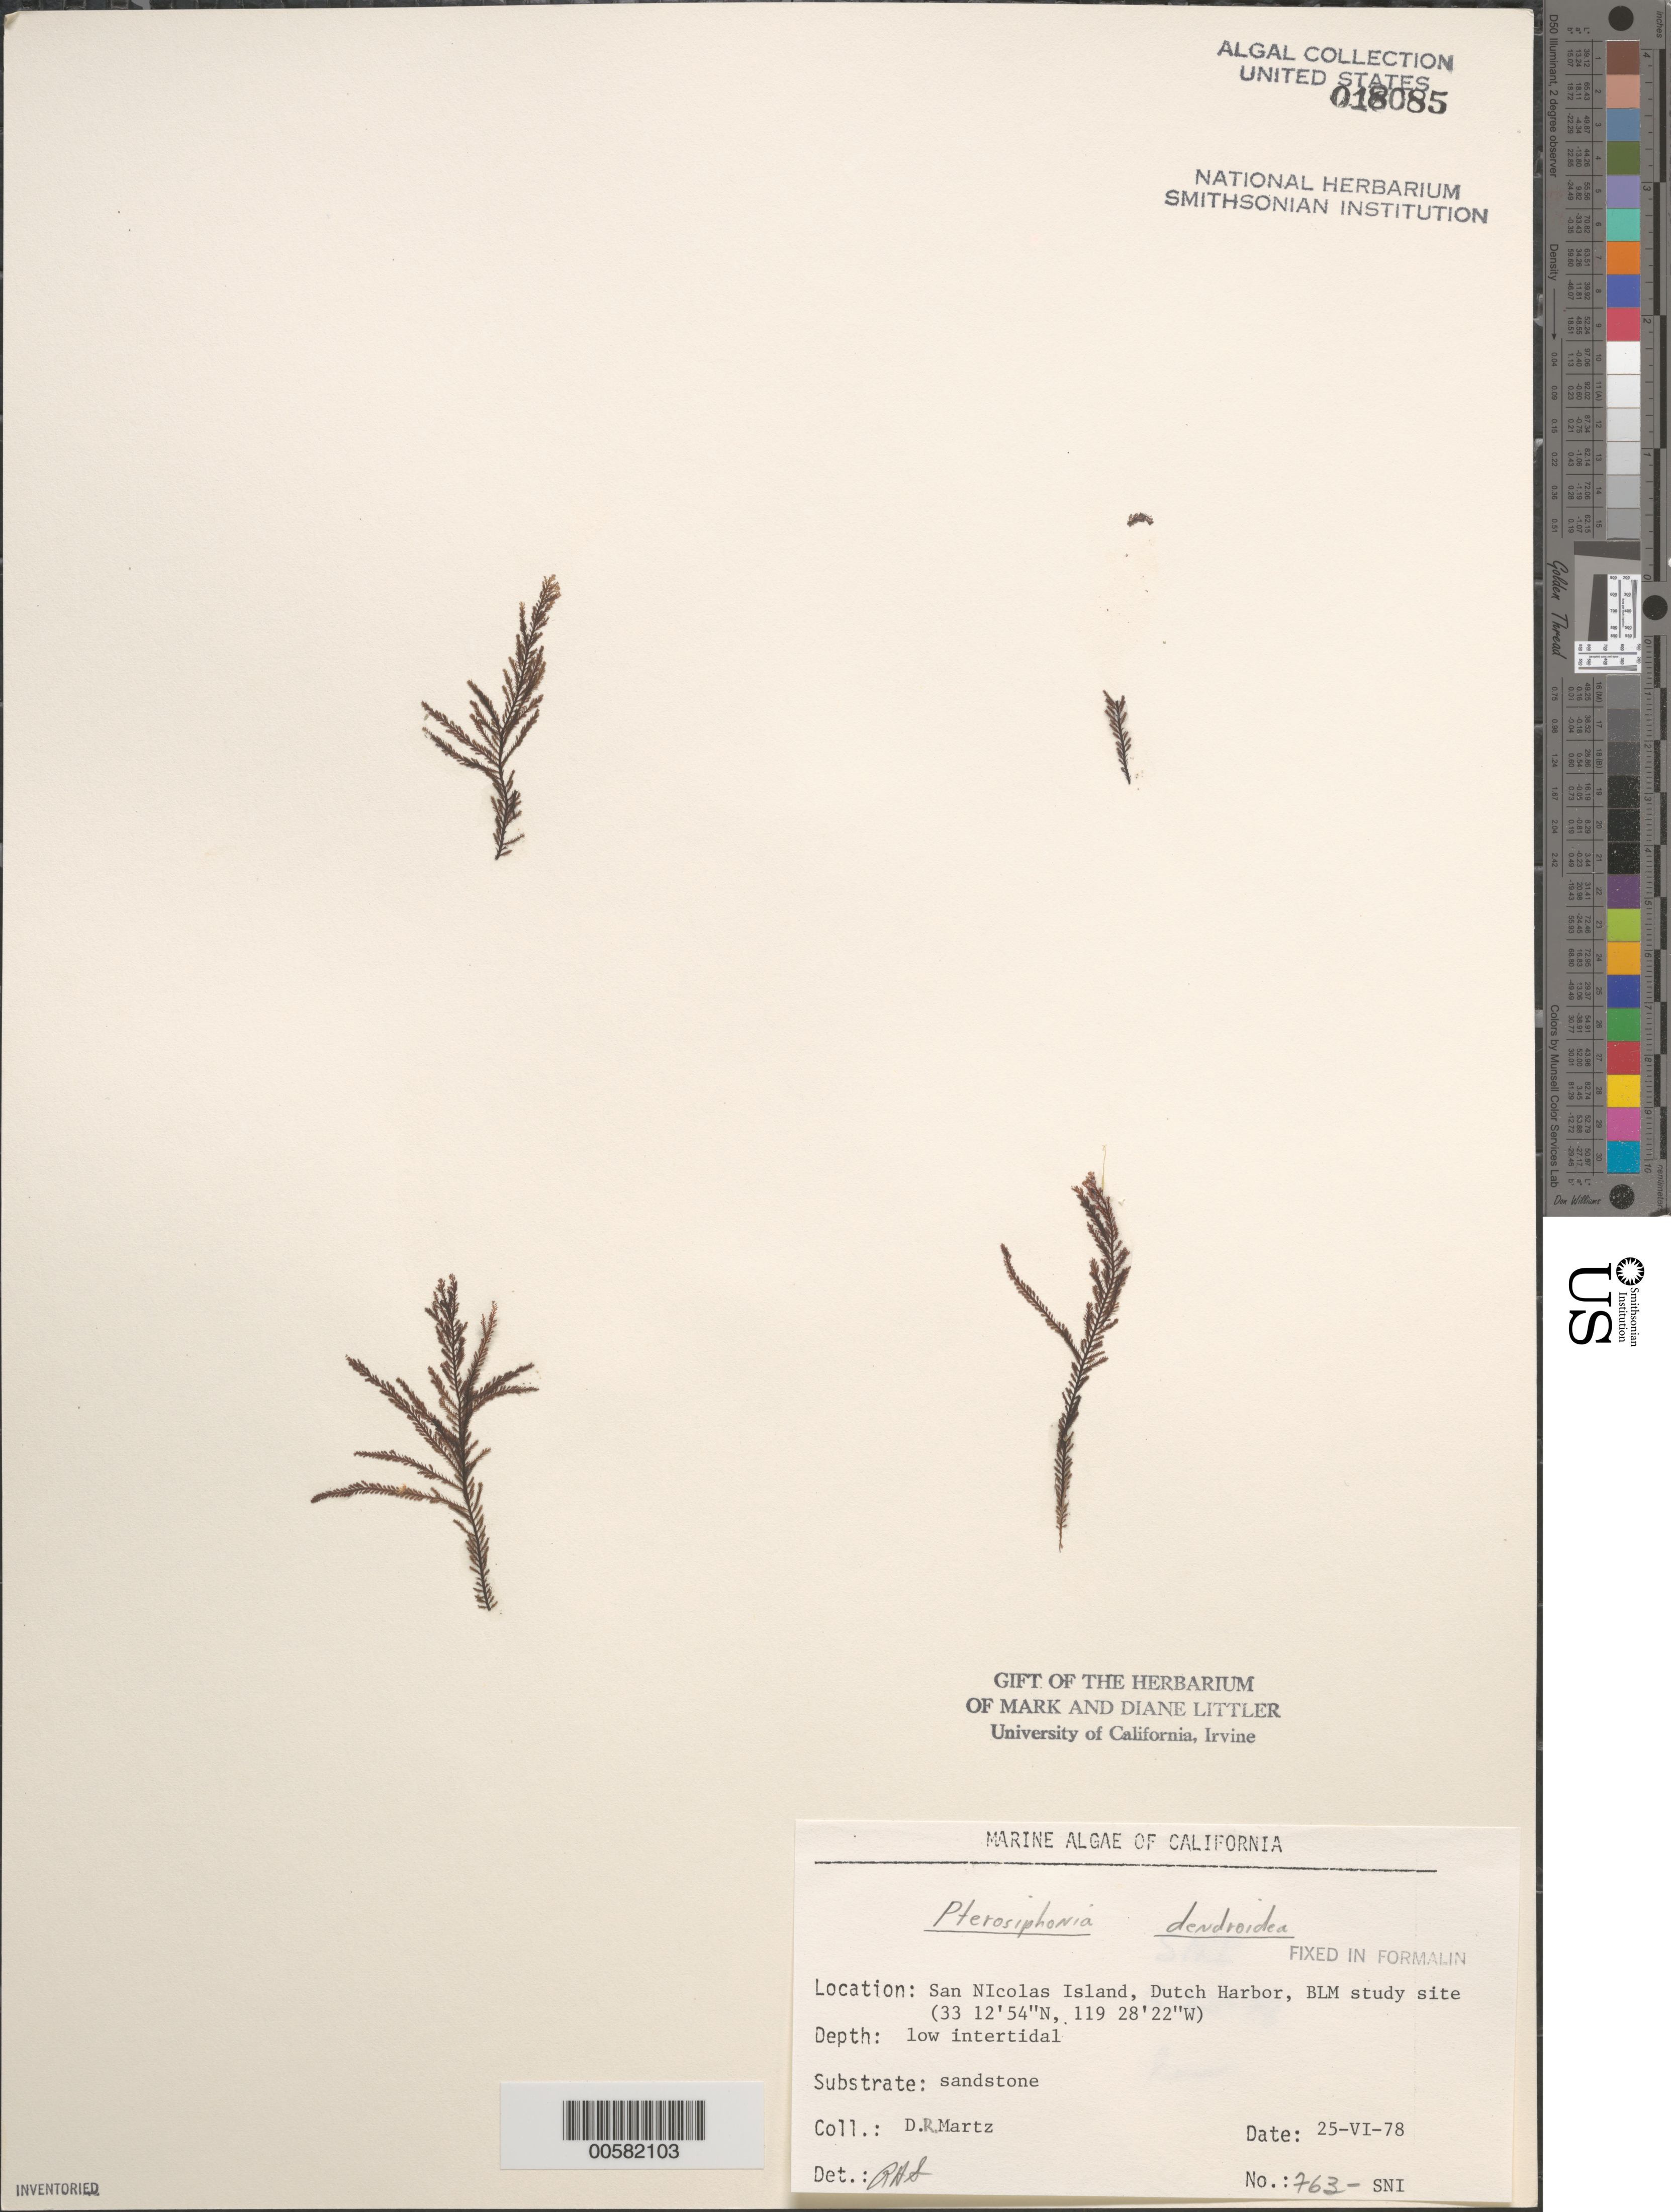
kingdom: Plantae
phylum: Rhodophyta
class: Florideophyceae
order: Ceramiales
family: Rhodomelaceae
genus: Symphyocladiella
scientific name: Symphyocladiella dendroidea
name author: (Montagne) Bustamante et al.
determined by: Algae name updating Project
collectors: D. Martz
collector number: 763-sni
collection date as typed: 25 Jun 1978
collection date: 1978-06-25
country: United States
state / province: California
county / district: Ventura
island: San Nicolas Island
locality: Dutch Harbor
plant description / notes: BLM-SOCALBIGHT Rocky Intertidal Survey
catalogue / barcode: US 18085